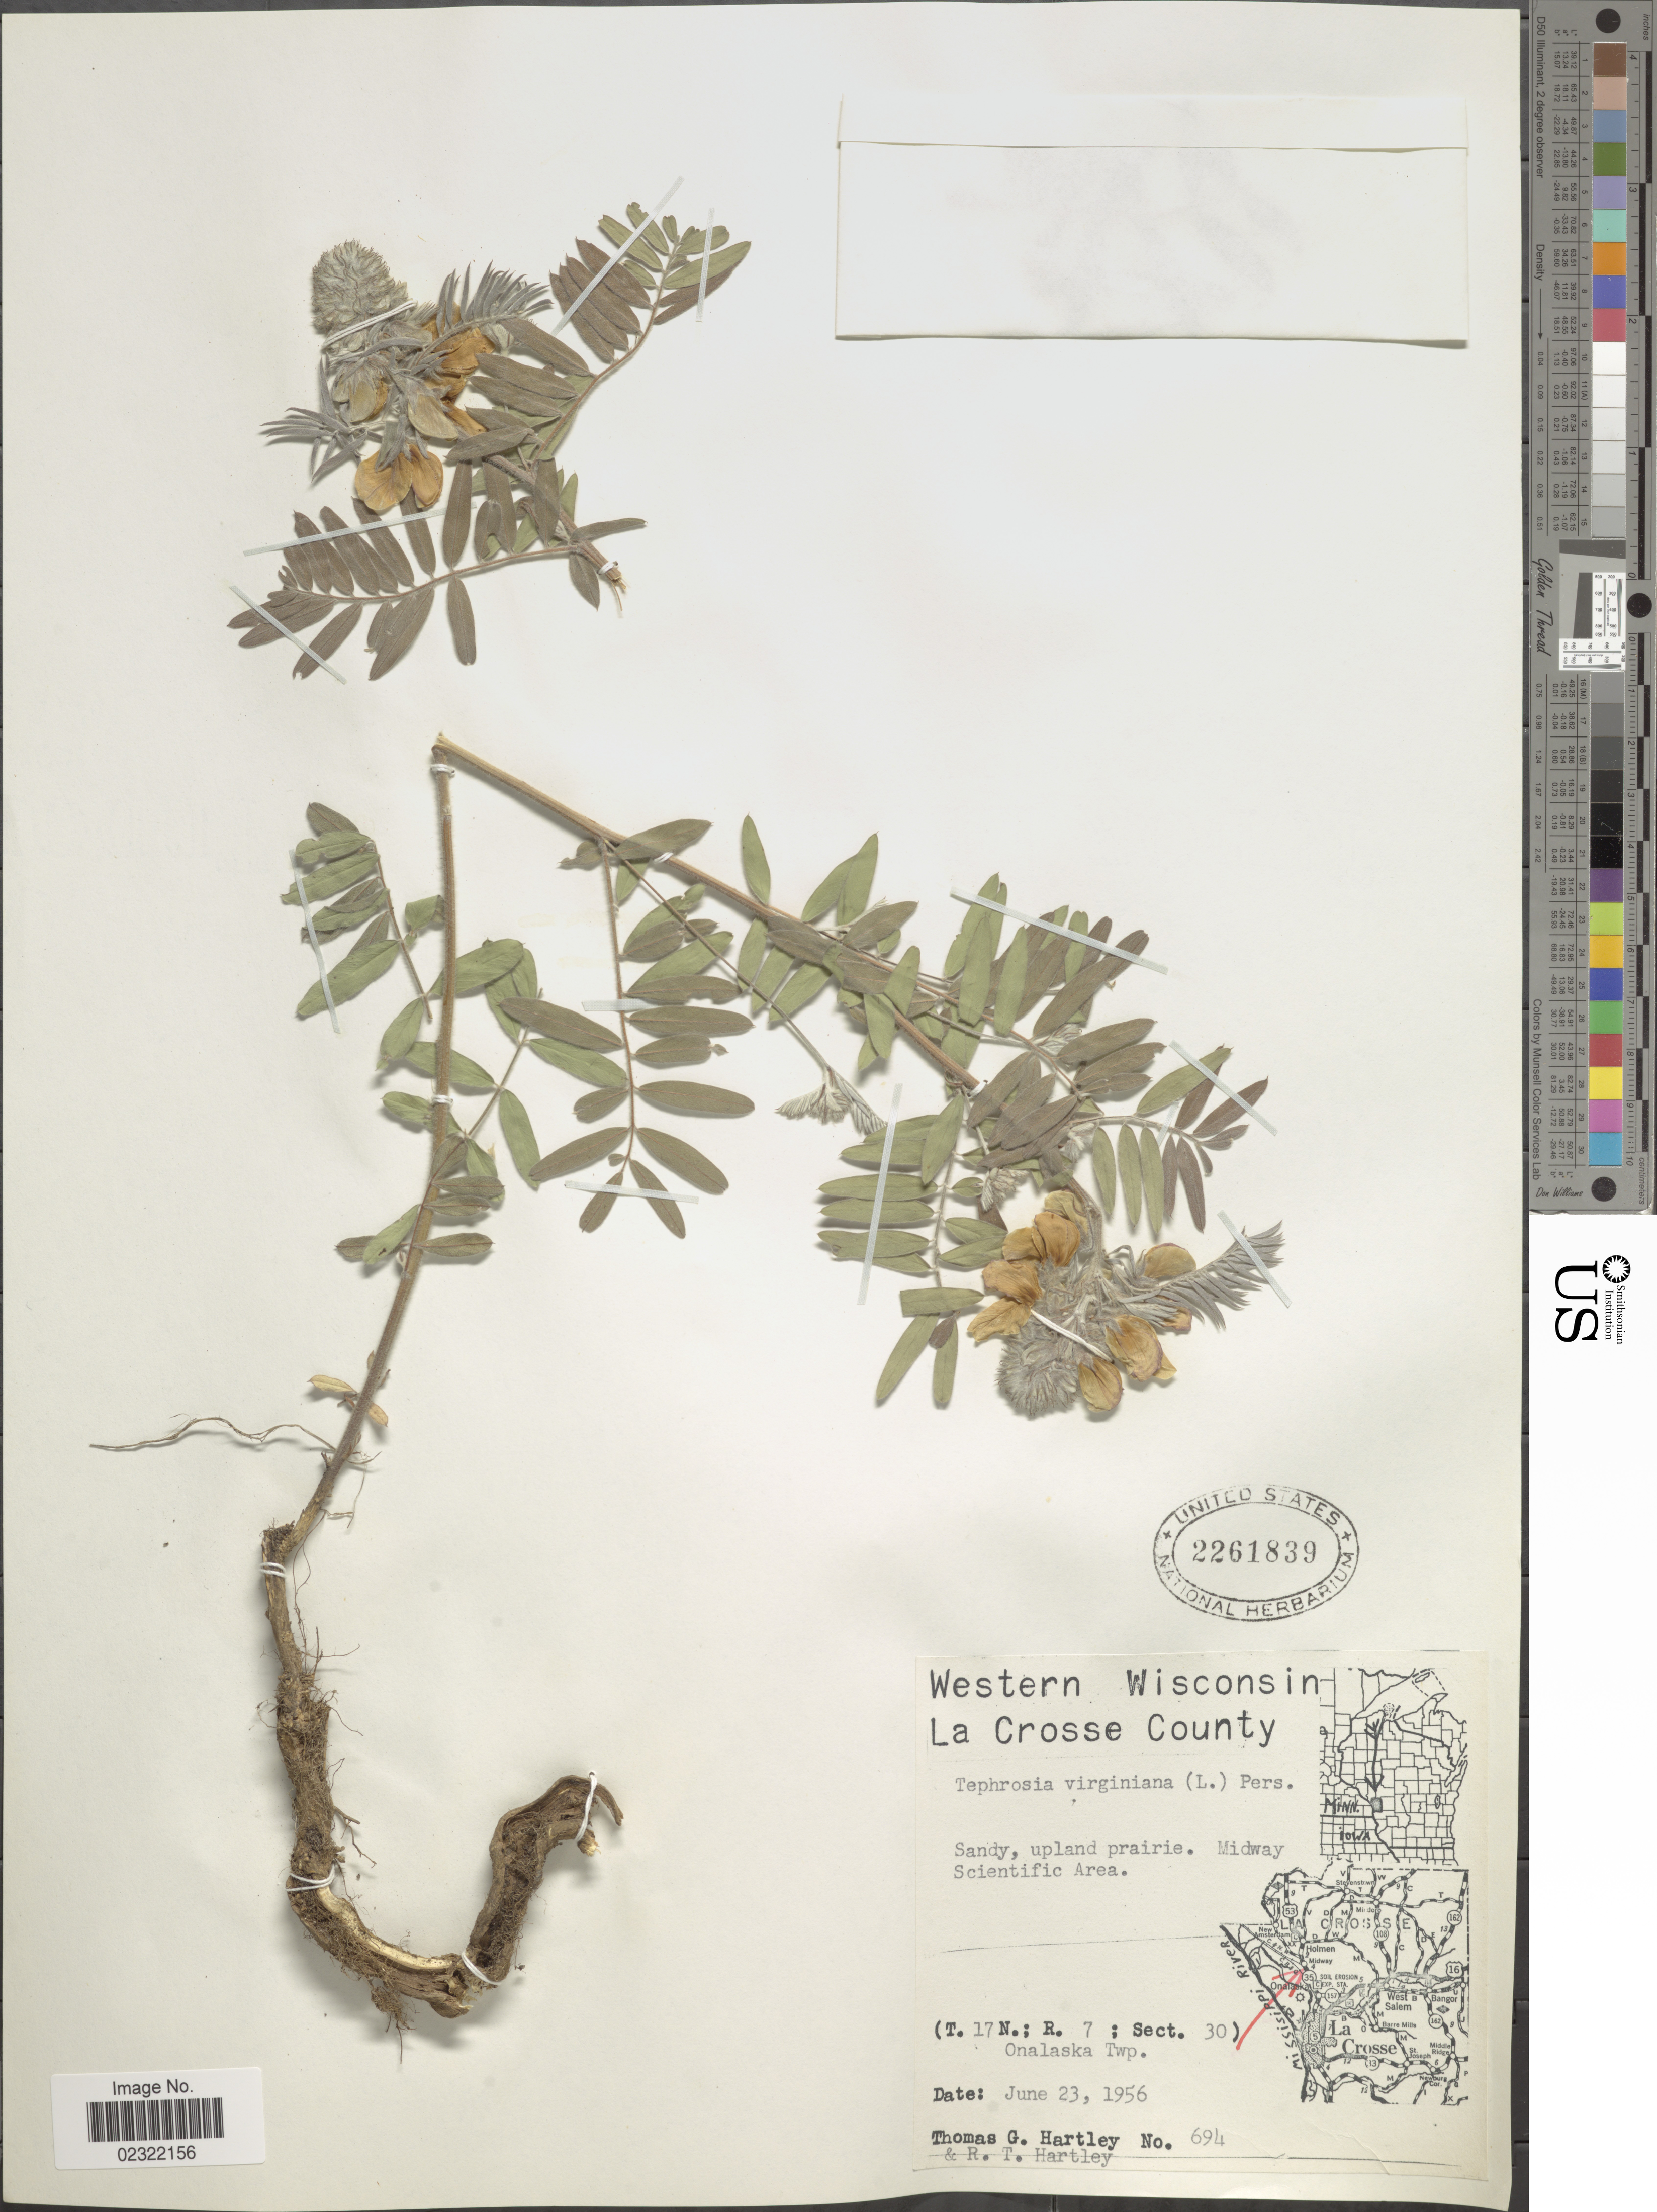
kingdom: Plantae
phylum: Tracheophyta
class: Magnoliopsida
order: Fabales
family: Fabaceae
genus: Tephrosia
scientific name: Tephrosia virginiana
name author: (L.) Pers.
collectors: T. G. Hartley & R. T. Hartley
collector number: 694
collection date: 1956-06-23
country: United States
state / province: Wisconsin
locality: Western Wisconsin, La Crosse County, Sandt, upland prairie. Midway Scientific Area (T.17N.; R. 7 ; Sect. 30) Onalaska Twp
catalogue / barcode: US 2261839